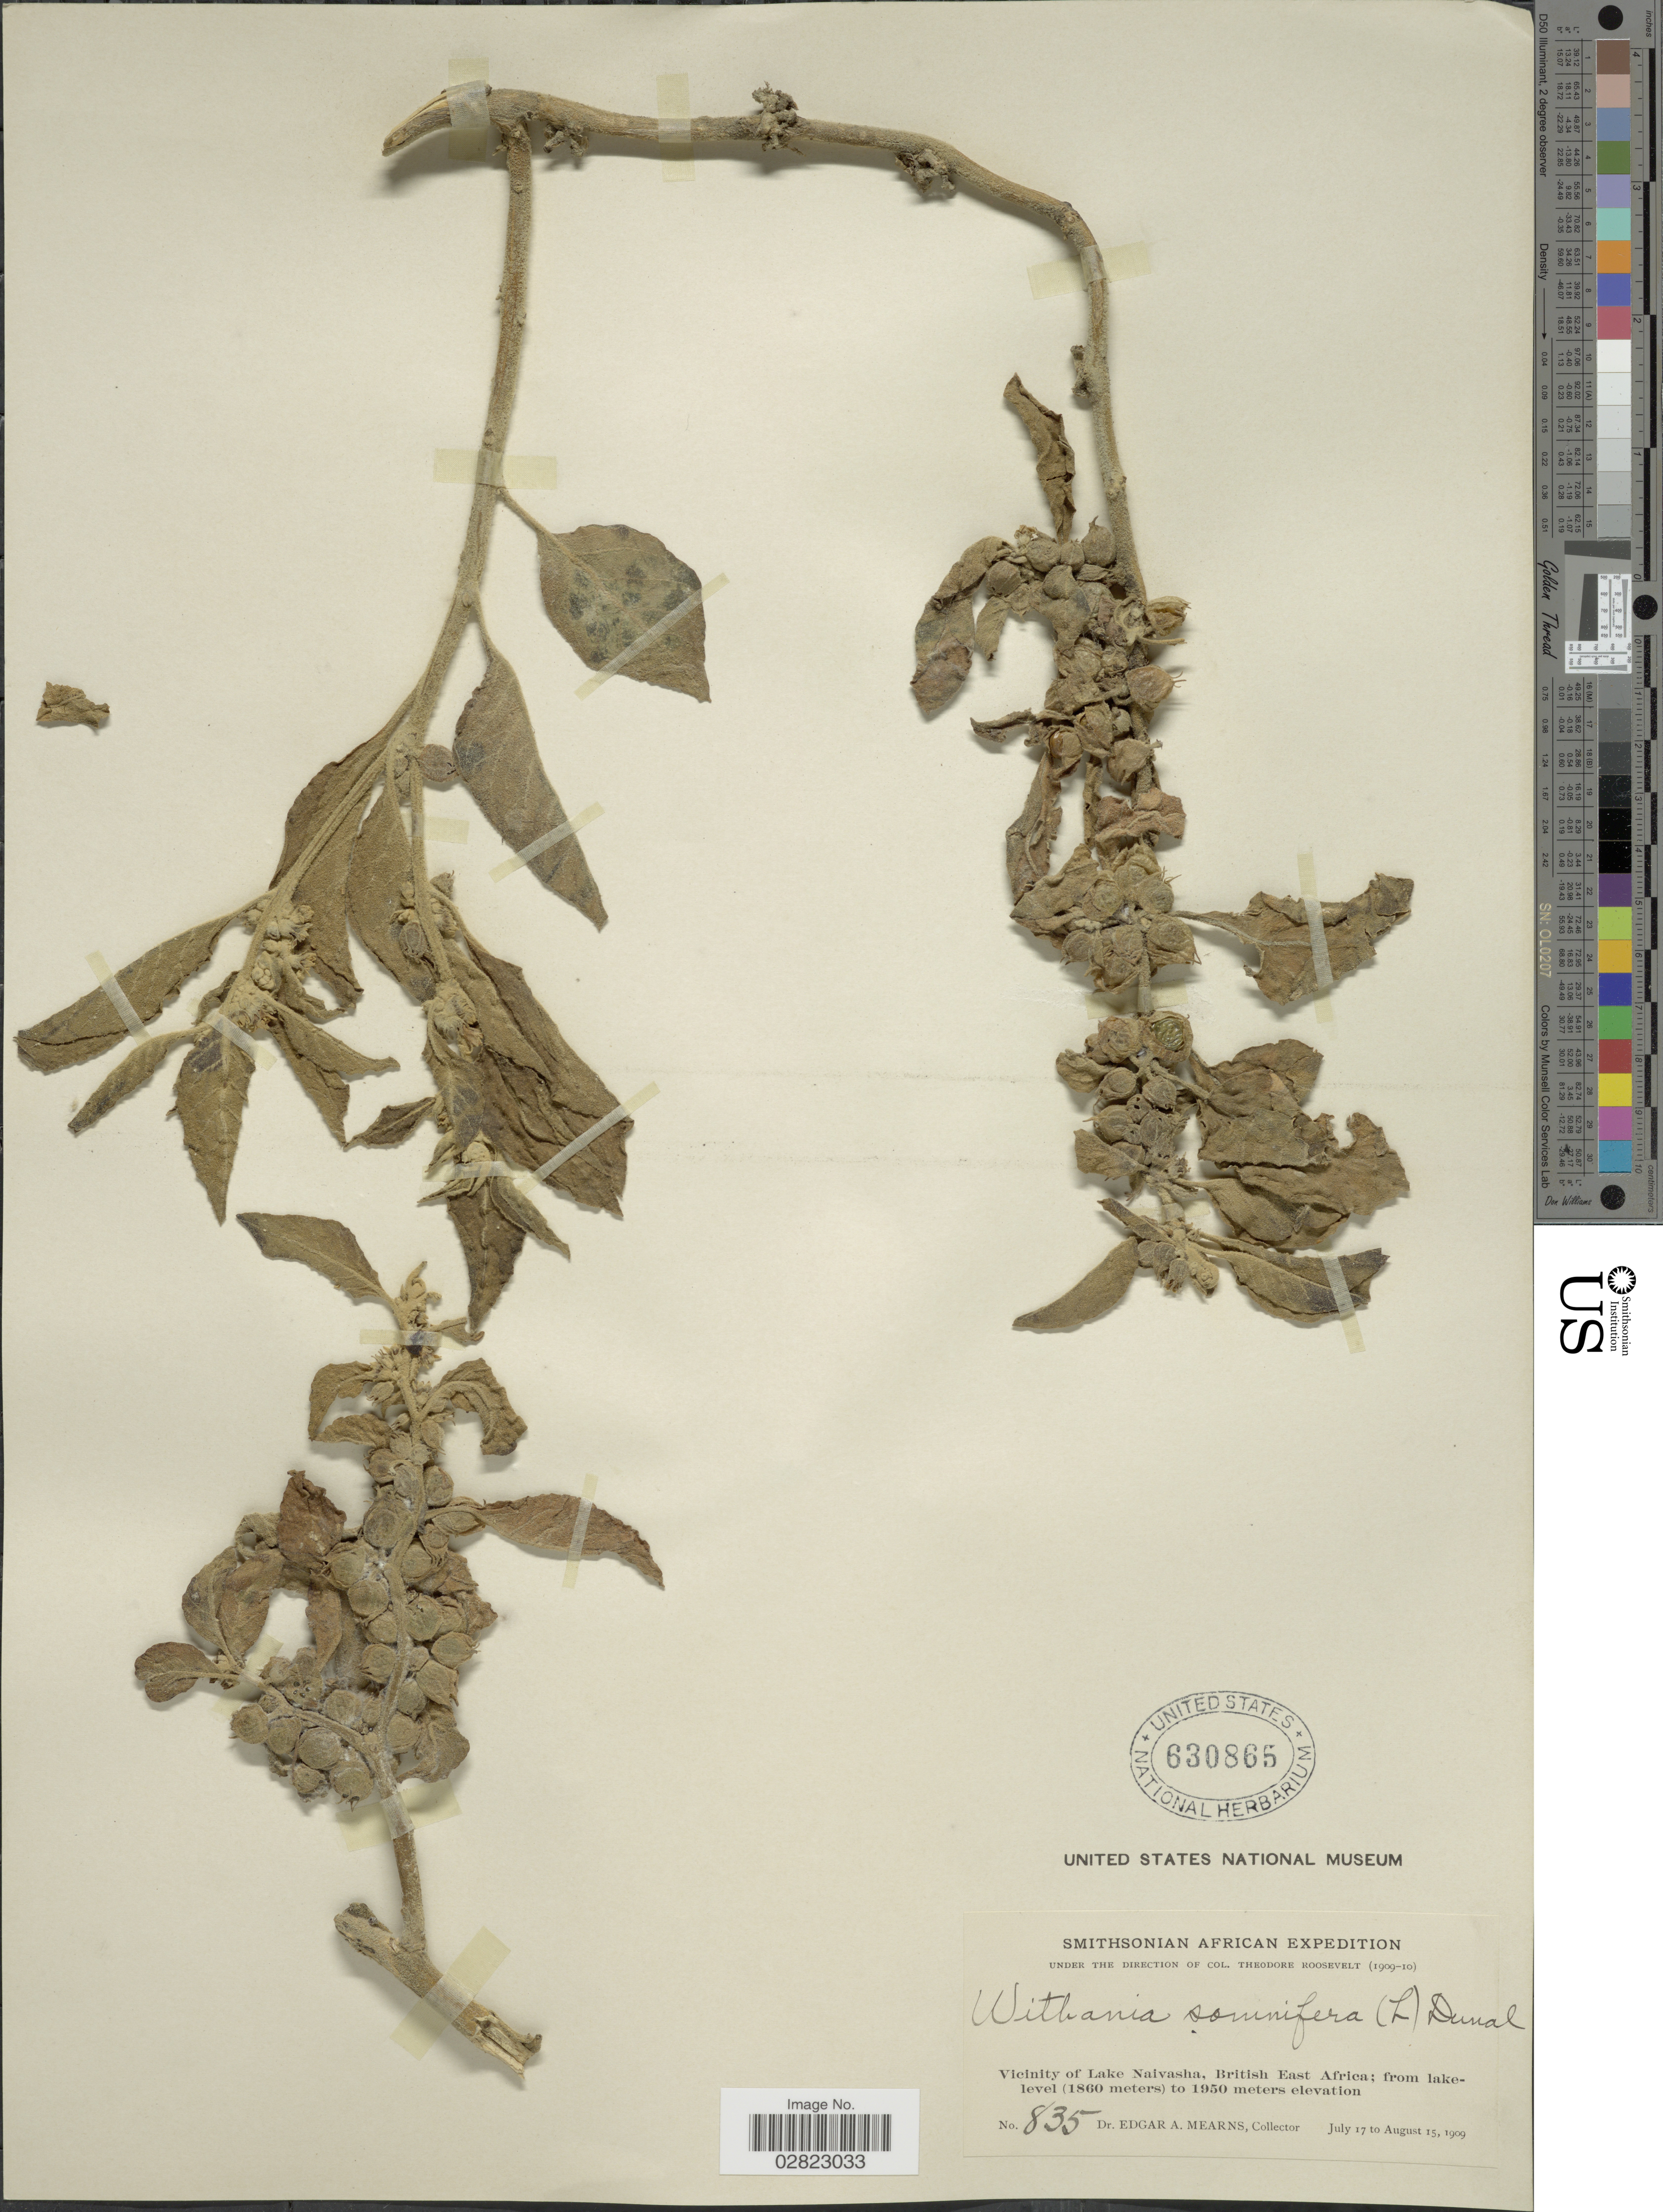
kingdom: Plantae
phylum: Tracheophyta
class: Magnoliopsida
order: Solanales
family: Solanaceae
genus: Withania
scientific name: Withania somnifera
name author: (L.) Dunal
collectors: E. A. Mearns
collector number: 835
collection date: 1909-07-17/1909-08-15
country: Kenya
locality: Vicinity of Lake Naivasha, British East Africa.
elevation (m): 1860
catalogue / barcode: US 630865